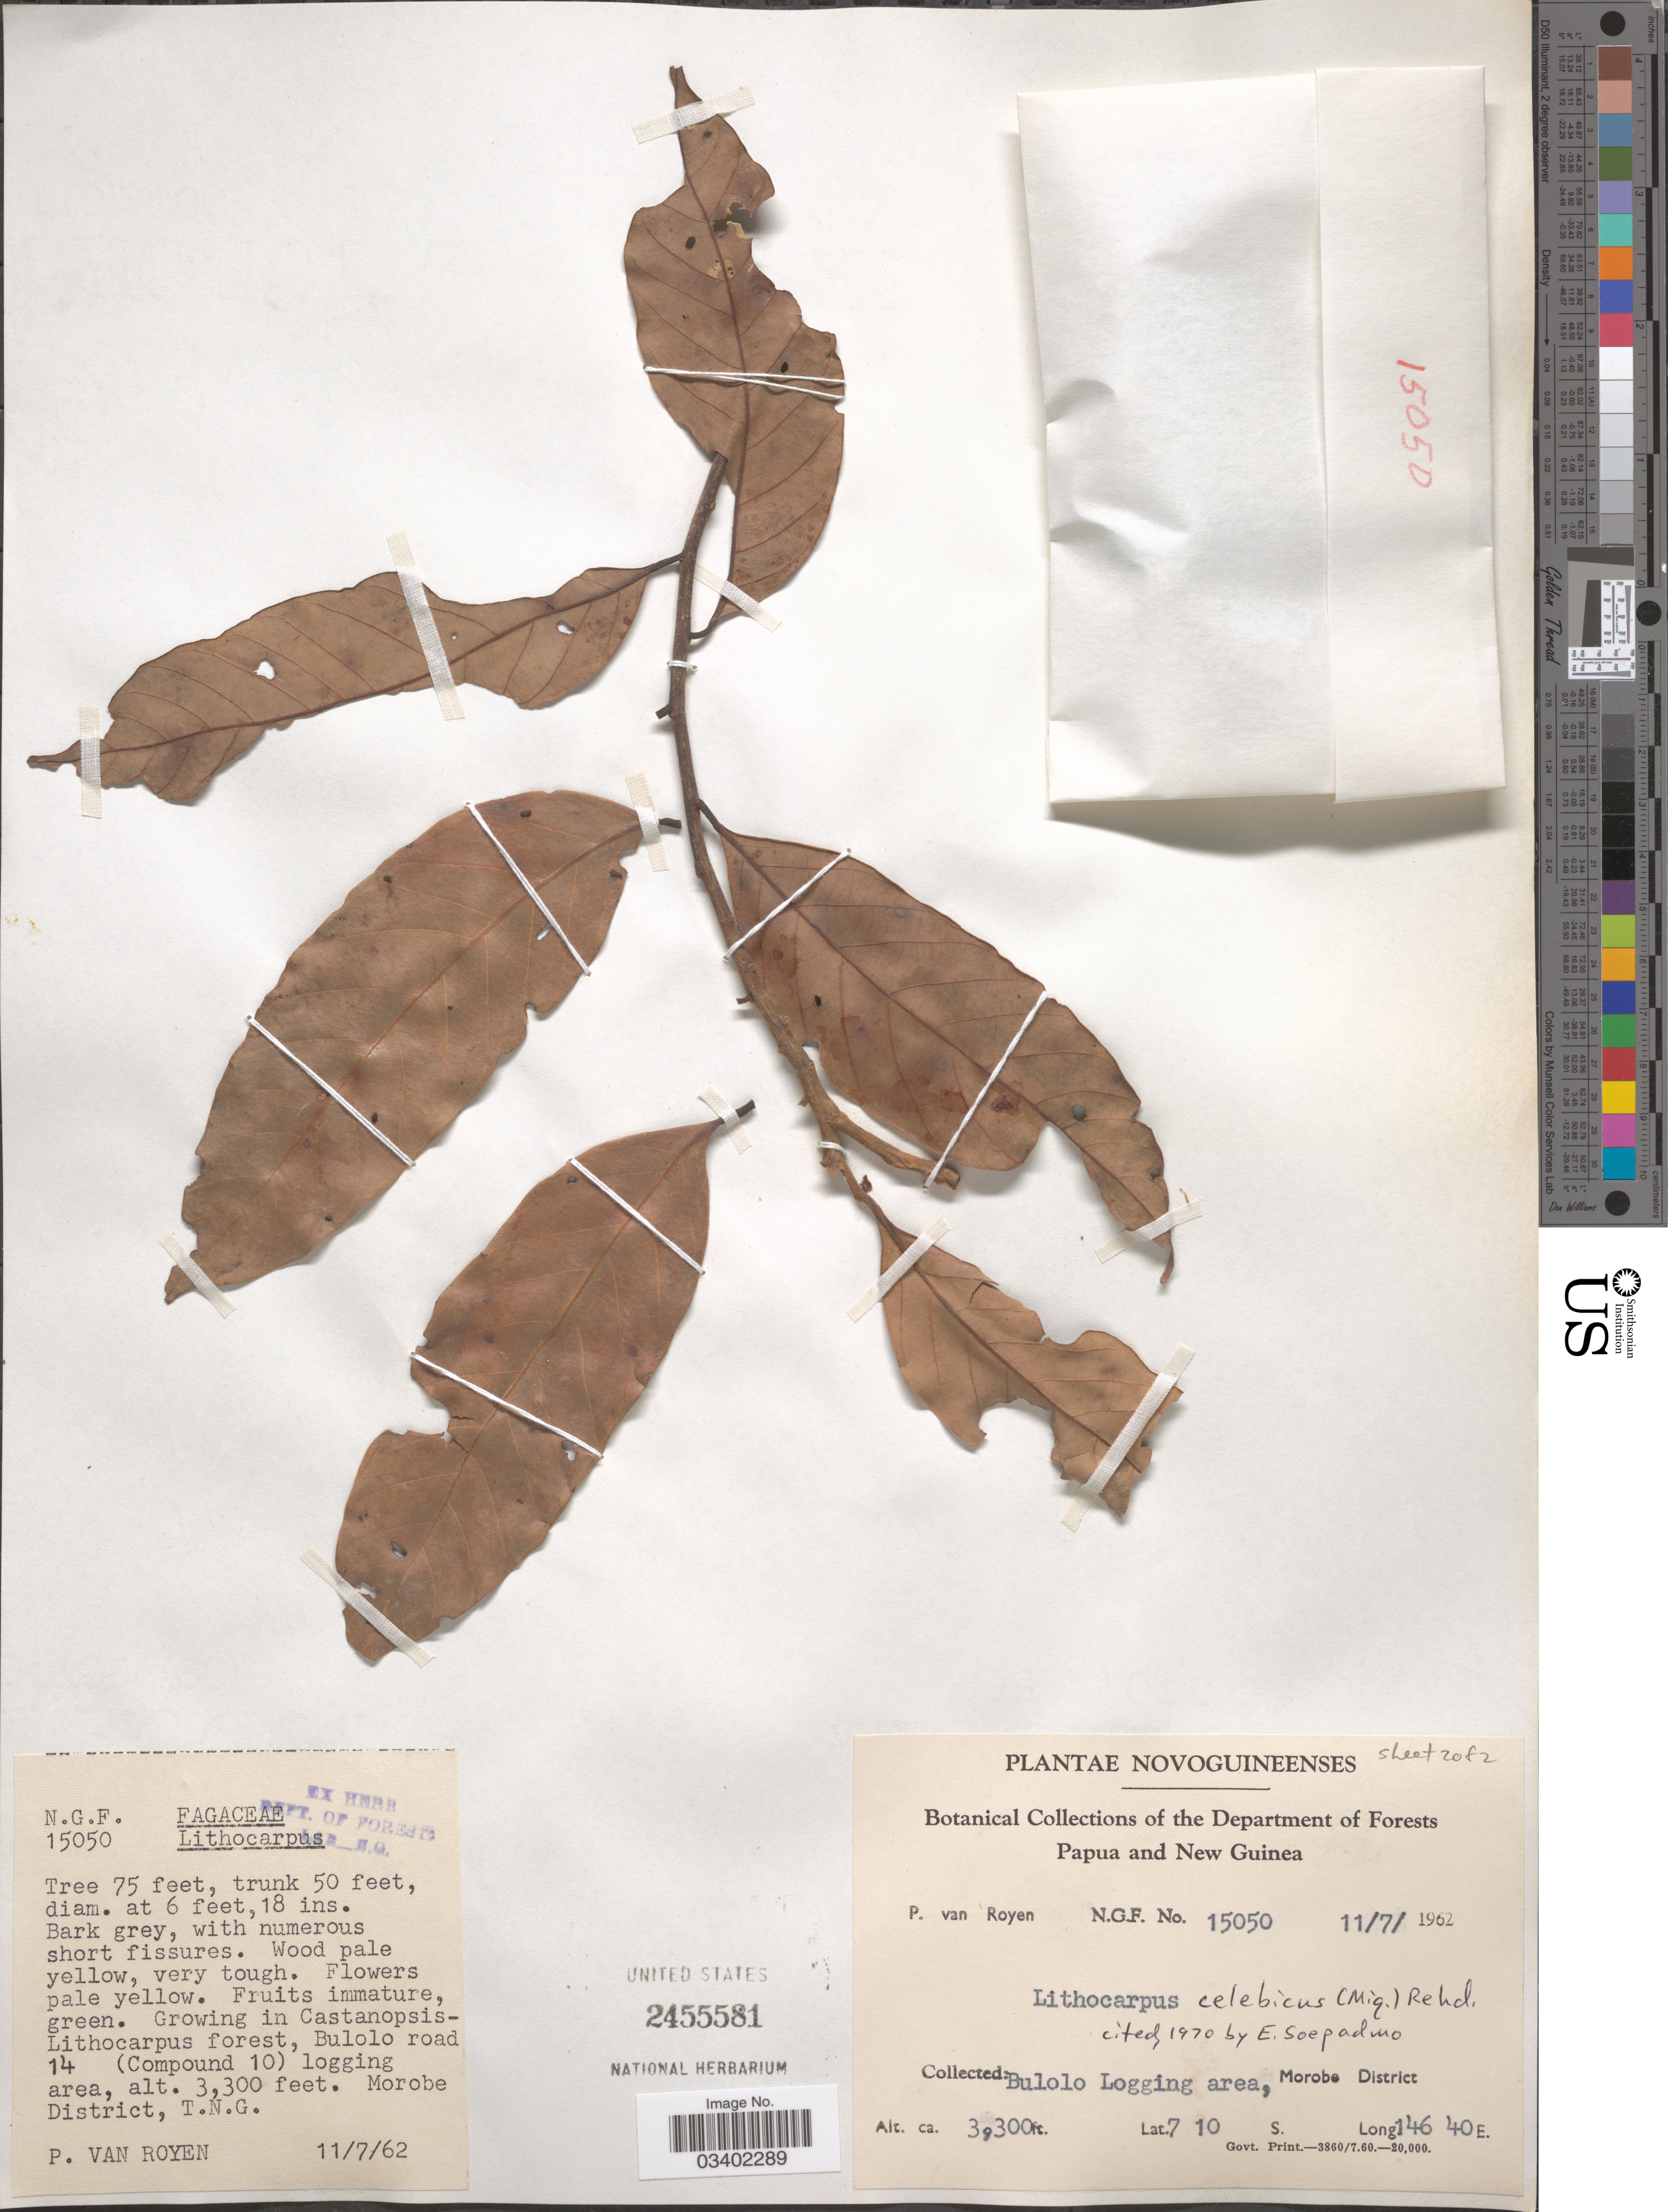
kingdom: Plantae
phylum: Tracheophyta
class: Magnoliopsida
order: Fagales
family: Fagaceae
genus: Lithocarpus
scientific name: Lithocarpus celebicus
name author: (Miq.) Rehder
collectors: P. van Royen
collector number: N.G.F. 15050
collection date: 1962-07-11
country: Papua New Guinea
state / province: Morobe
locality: Bulolo road 14 (Compound 10) logging area, Morobe District, T.N.G.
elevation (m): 1006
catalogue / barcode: US 2455581